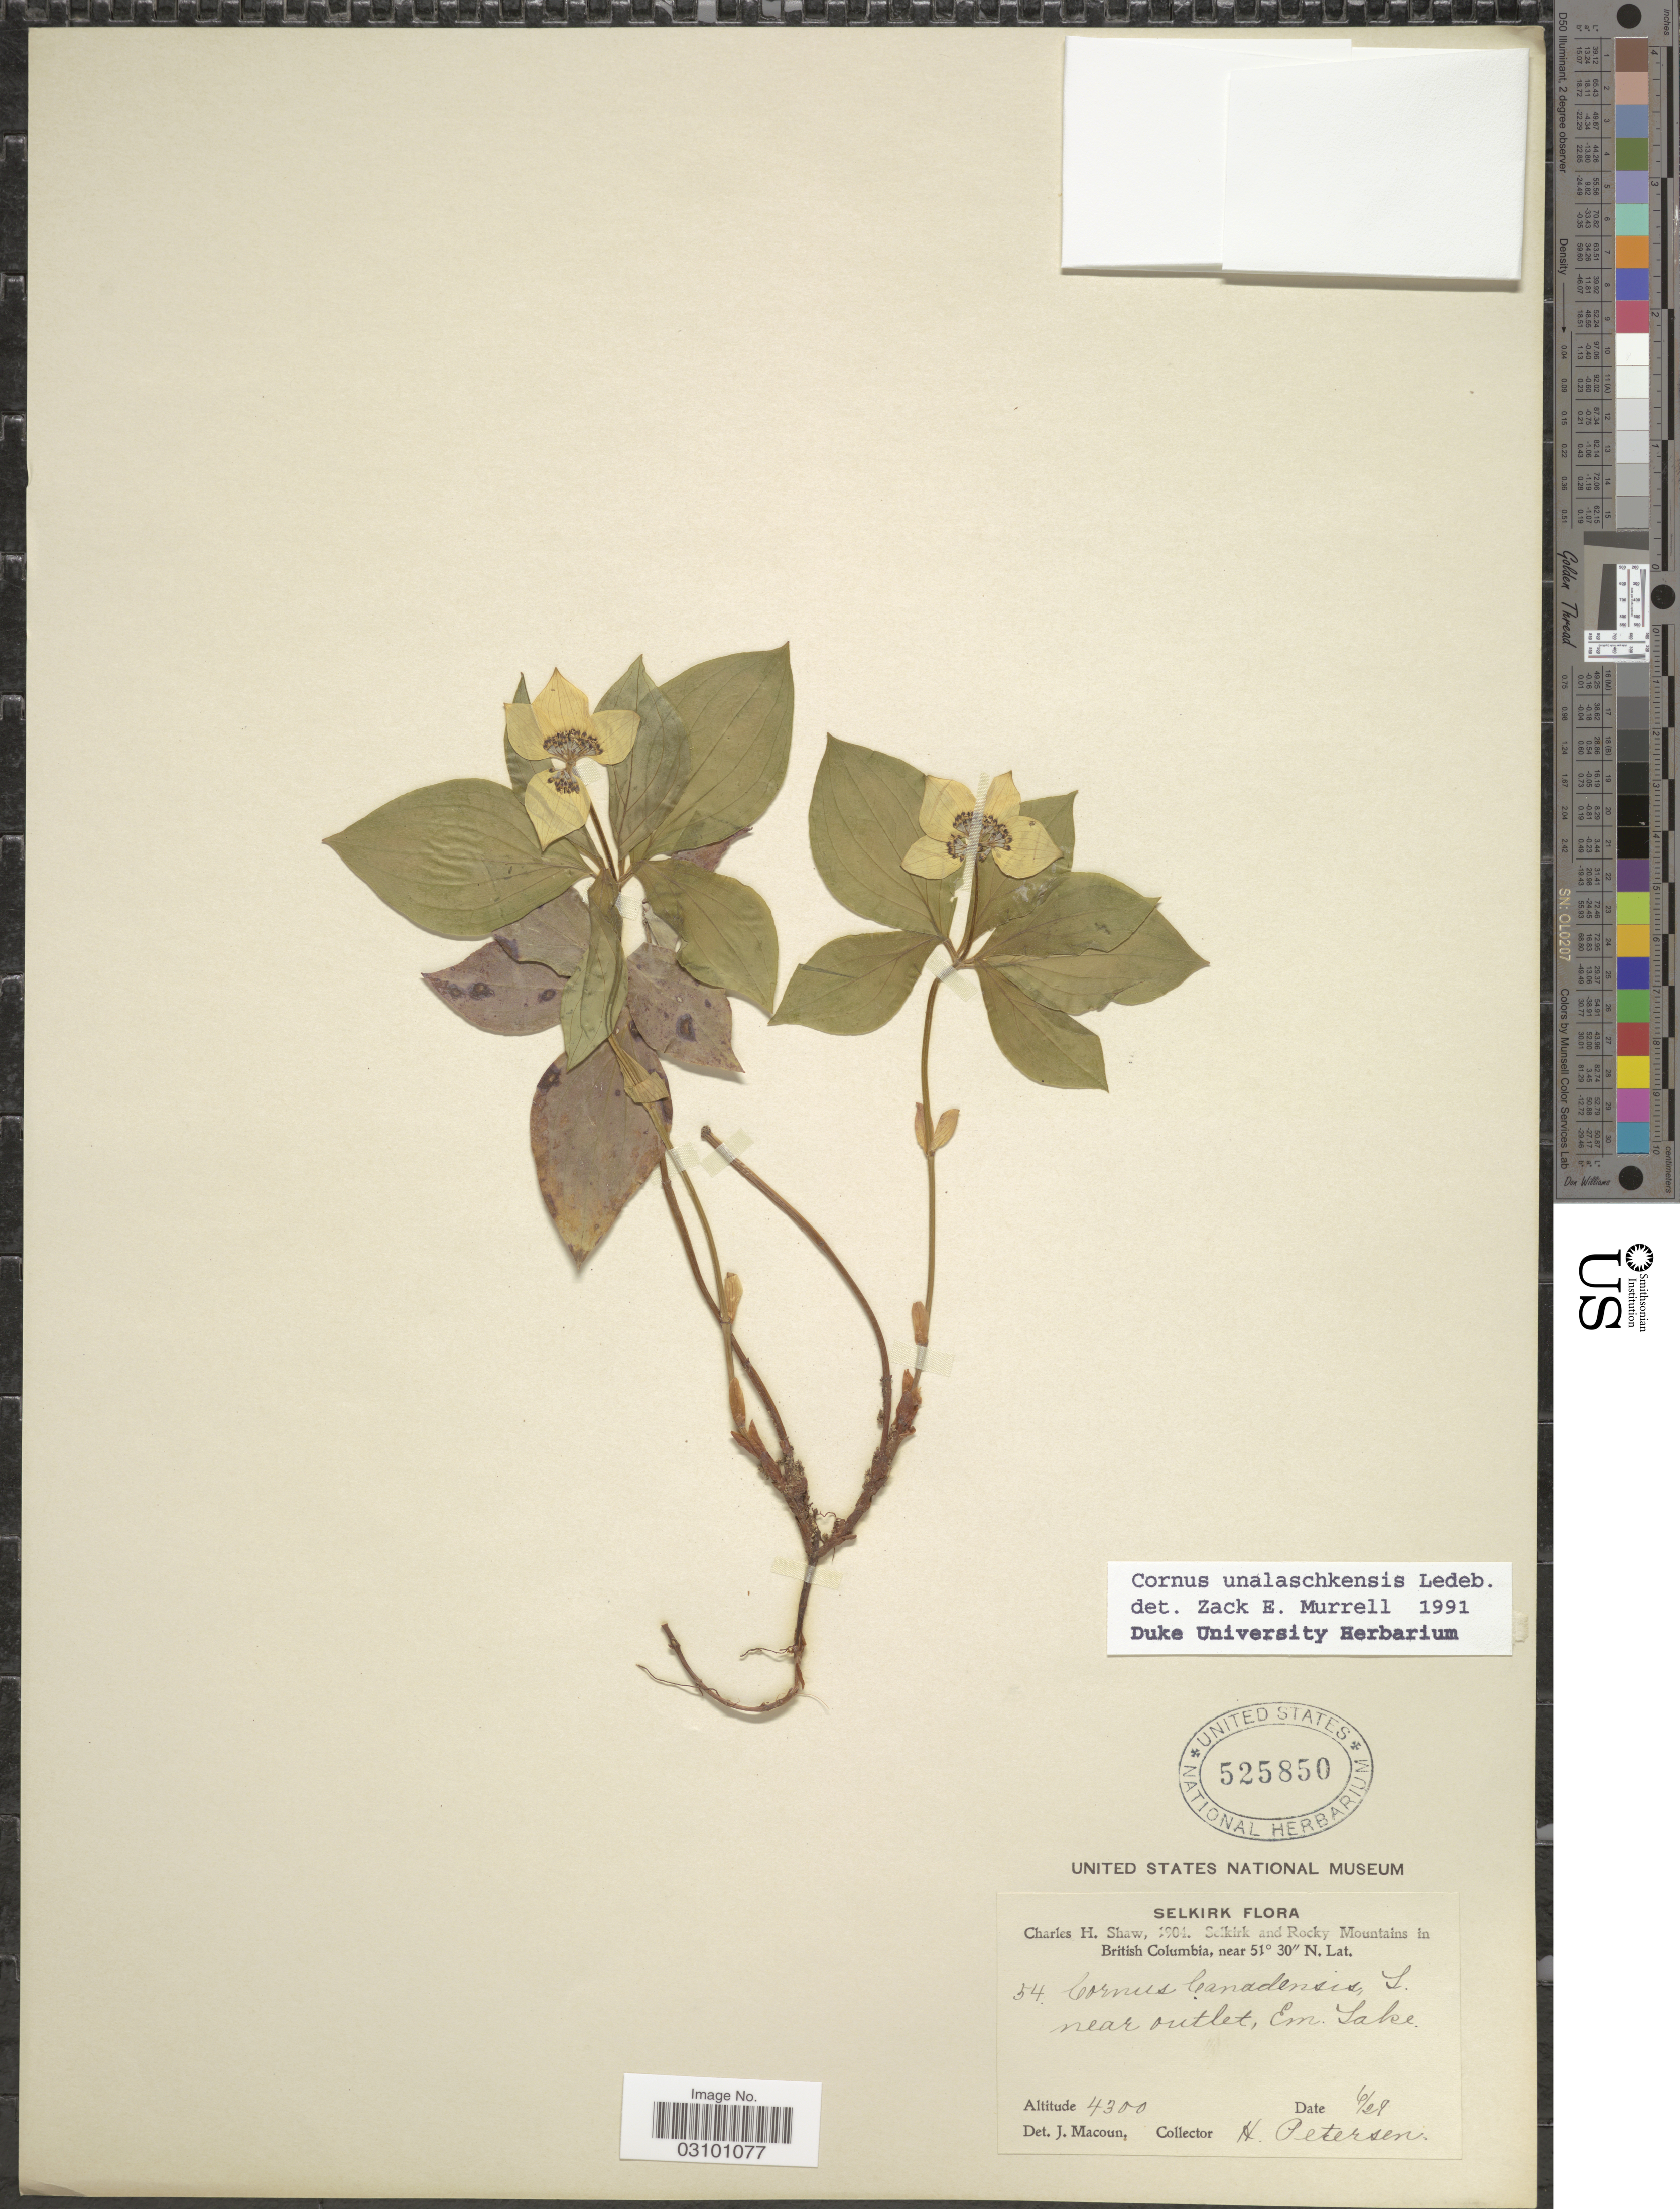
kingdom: Plantae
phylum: Tracheophyta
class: Magnoliopsida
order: Cornales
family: Cornaceae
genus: Cornus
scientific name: Cornus unalaschkensis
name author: Ledeb.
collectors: H. Petersen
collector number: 54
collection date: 1904-06-29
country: Canada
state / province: British Columbia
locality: Selkirk. Selkirk and Rocky Mountains in British Columbia. Near outlet, Em. Lake.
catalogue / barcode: US 525850